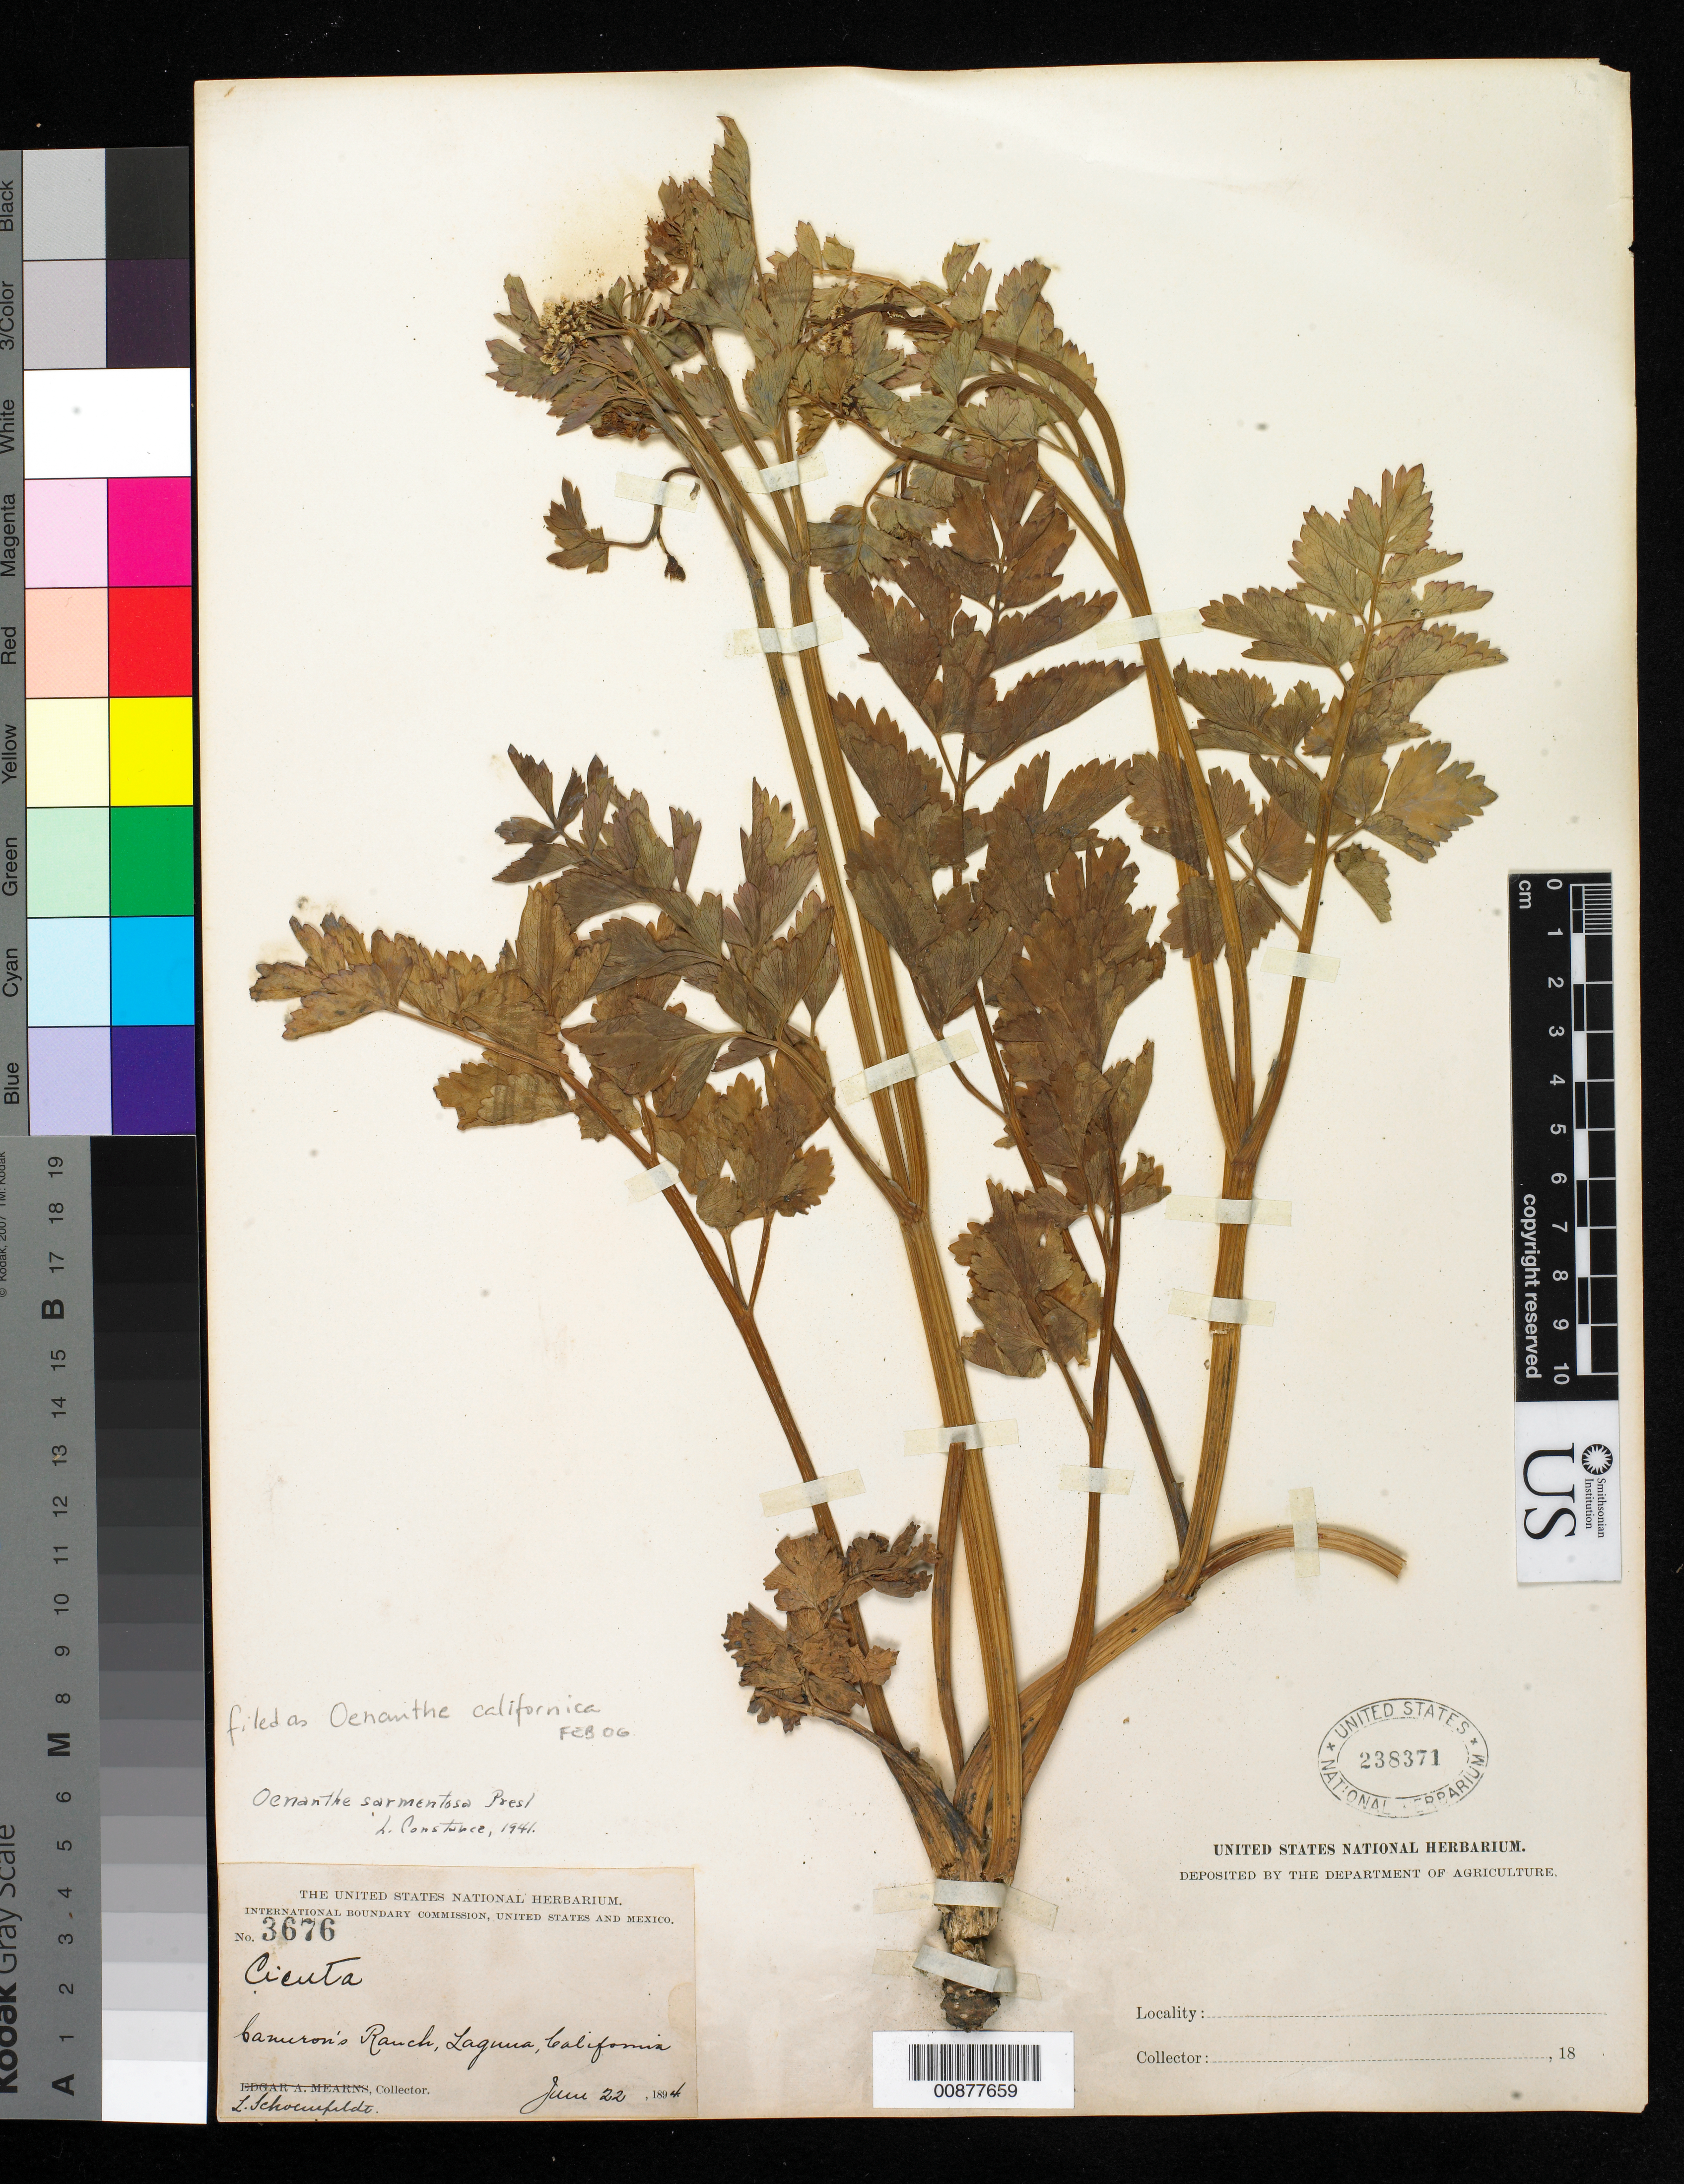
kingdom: Plantae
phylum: Tracheophyta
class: Magnoliopsida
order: Apiales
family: Apiaceae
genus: Oenanthe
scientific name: Oenanthe sarmentosa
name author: C. Presl ex DC.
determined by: Yatskievych, G. A.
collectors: L. Schoenfeldt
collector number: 3676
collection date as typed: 22 Jun 1894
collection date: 1894-06-22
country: United States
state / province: California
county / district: Orange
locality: Cameron's Ranch, Laguna, California.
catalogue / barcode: US 238371